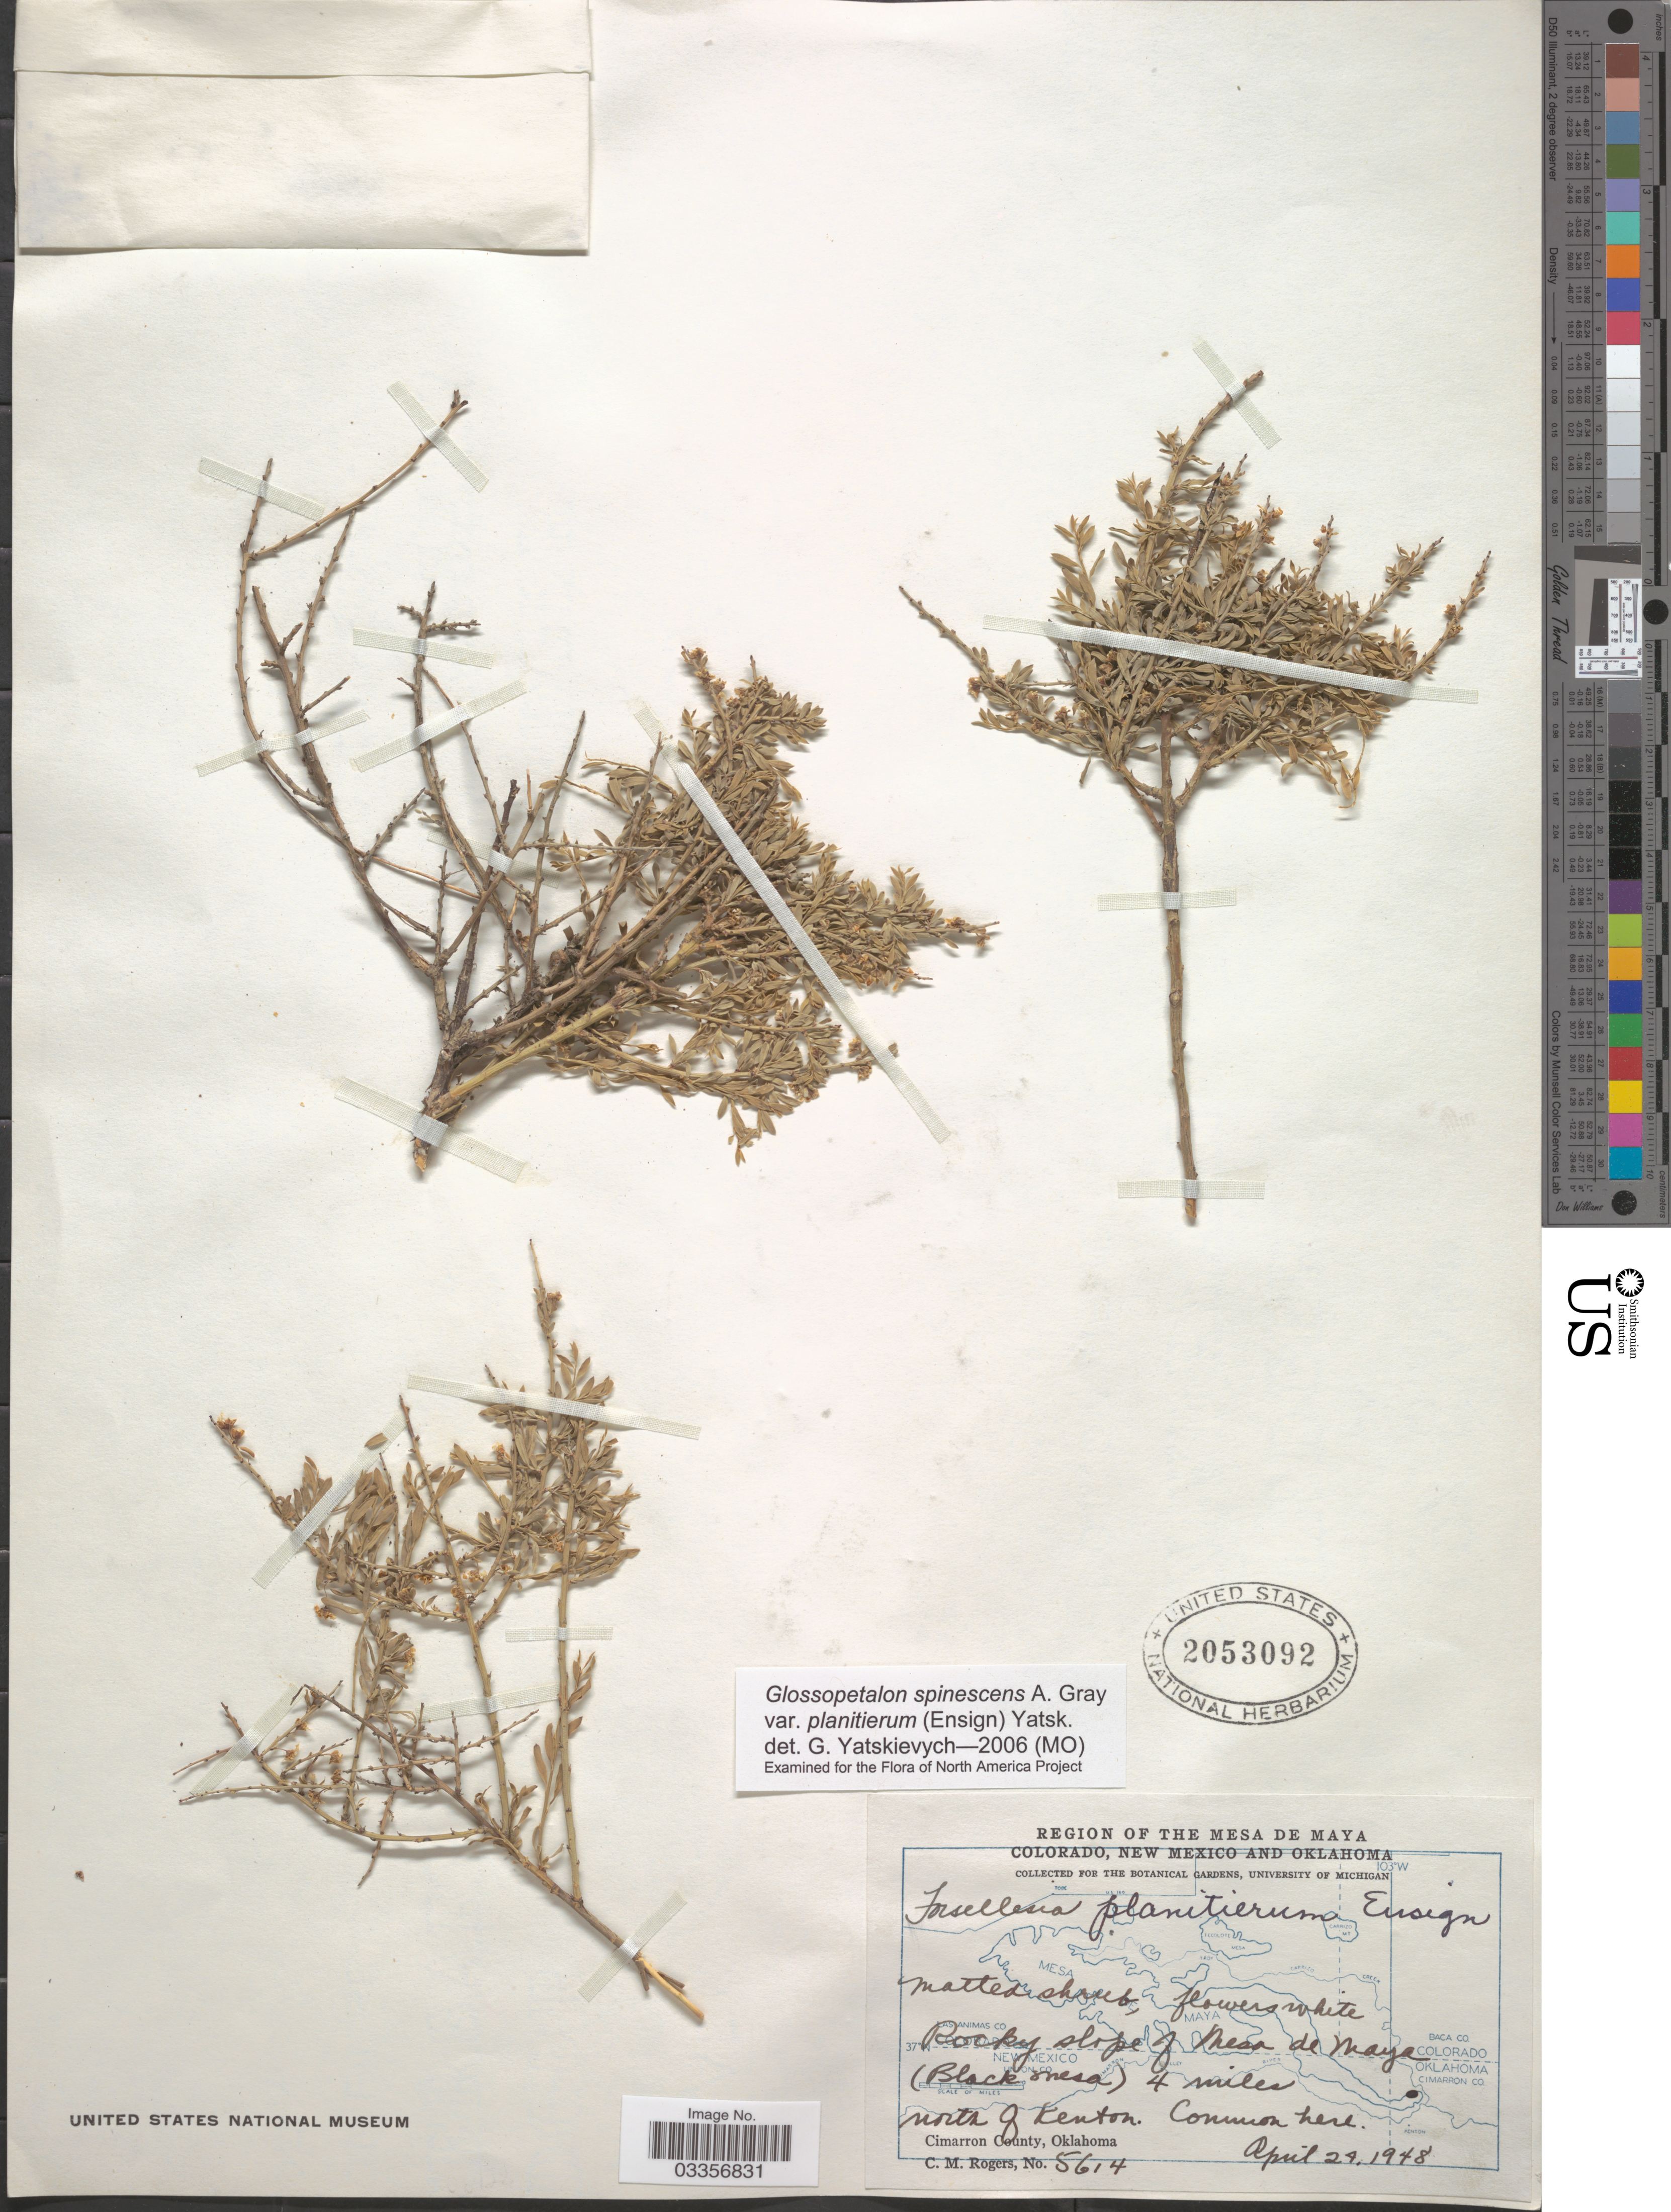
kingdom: Plantae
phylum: Tracheophyta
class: Magnoliopsida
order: Crossosomatales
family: Crossosomataceae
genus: Glossopetalon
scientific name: Glossopetalon spinescens var. planitierum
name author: (Ensign) Yatsk.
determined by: Yatskievych, G.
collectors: C. M. Rogers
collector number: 5614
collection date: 1948-04-24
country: United States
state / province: Oklahoma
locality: Region of the Mesa de Maya, Rocky slope of Mesa de Maya (Black Mesa) 4 miles north of Kenton, Cimarron County.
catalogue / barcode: US 2053092